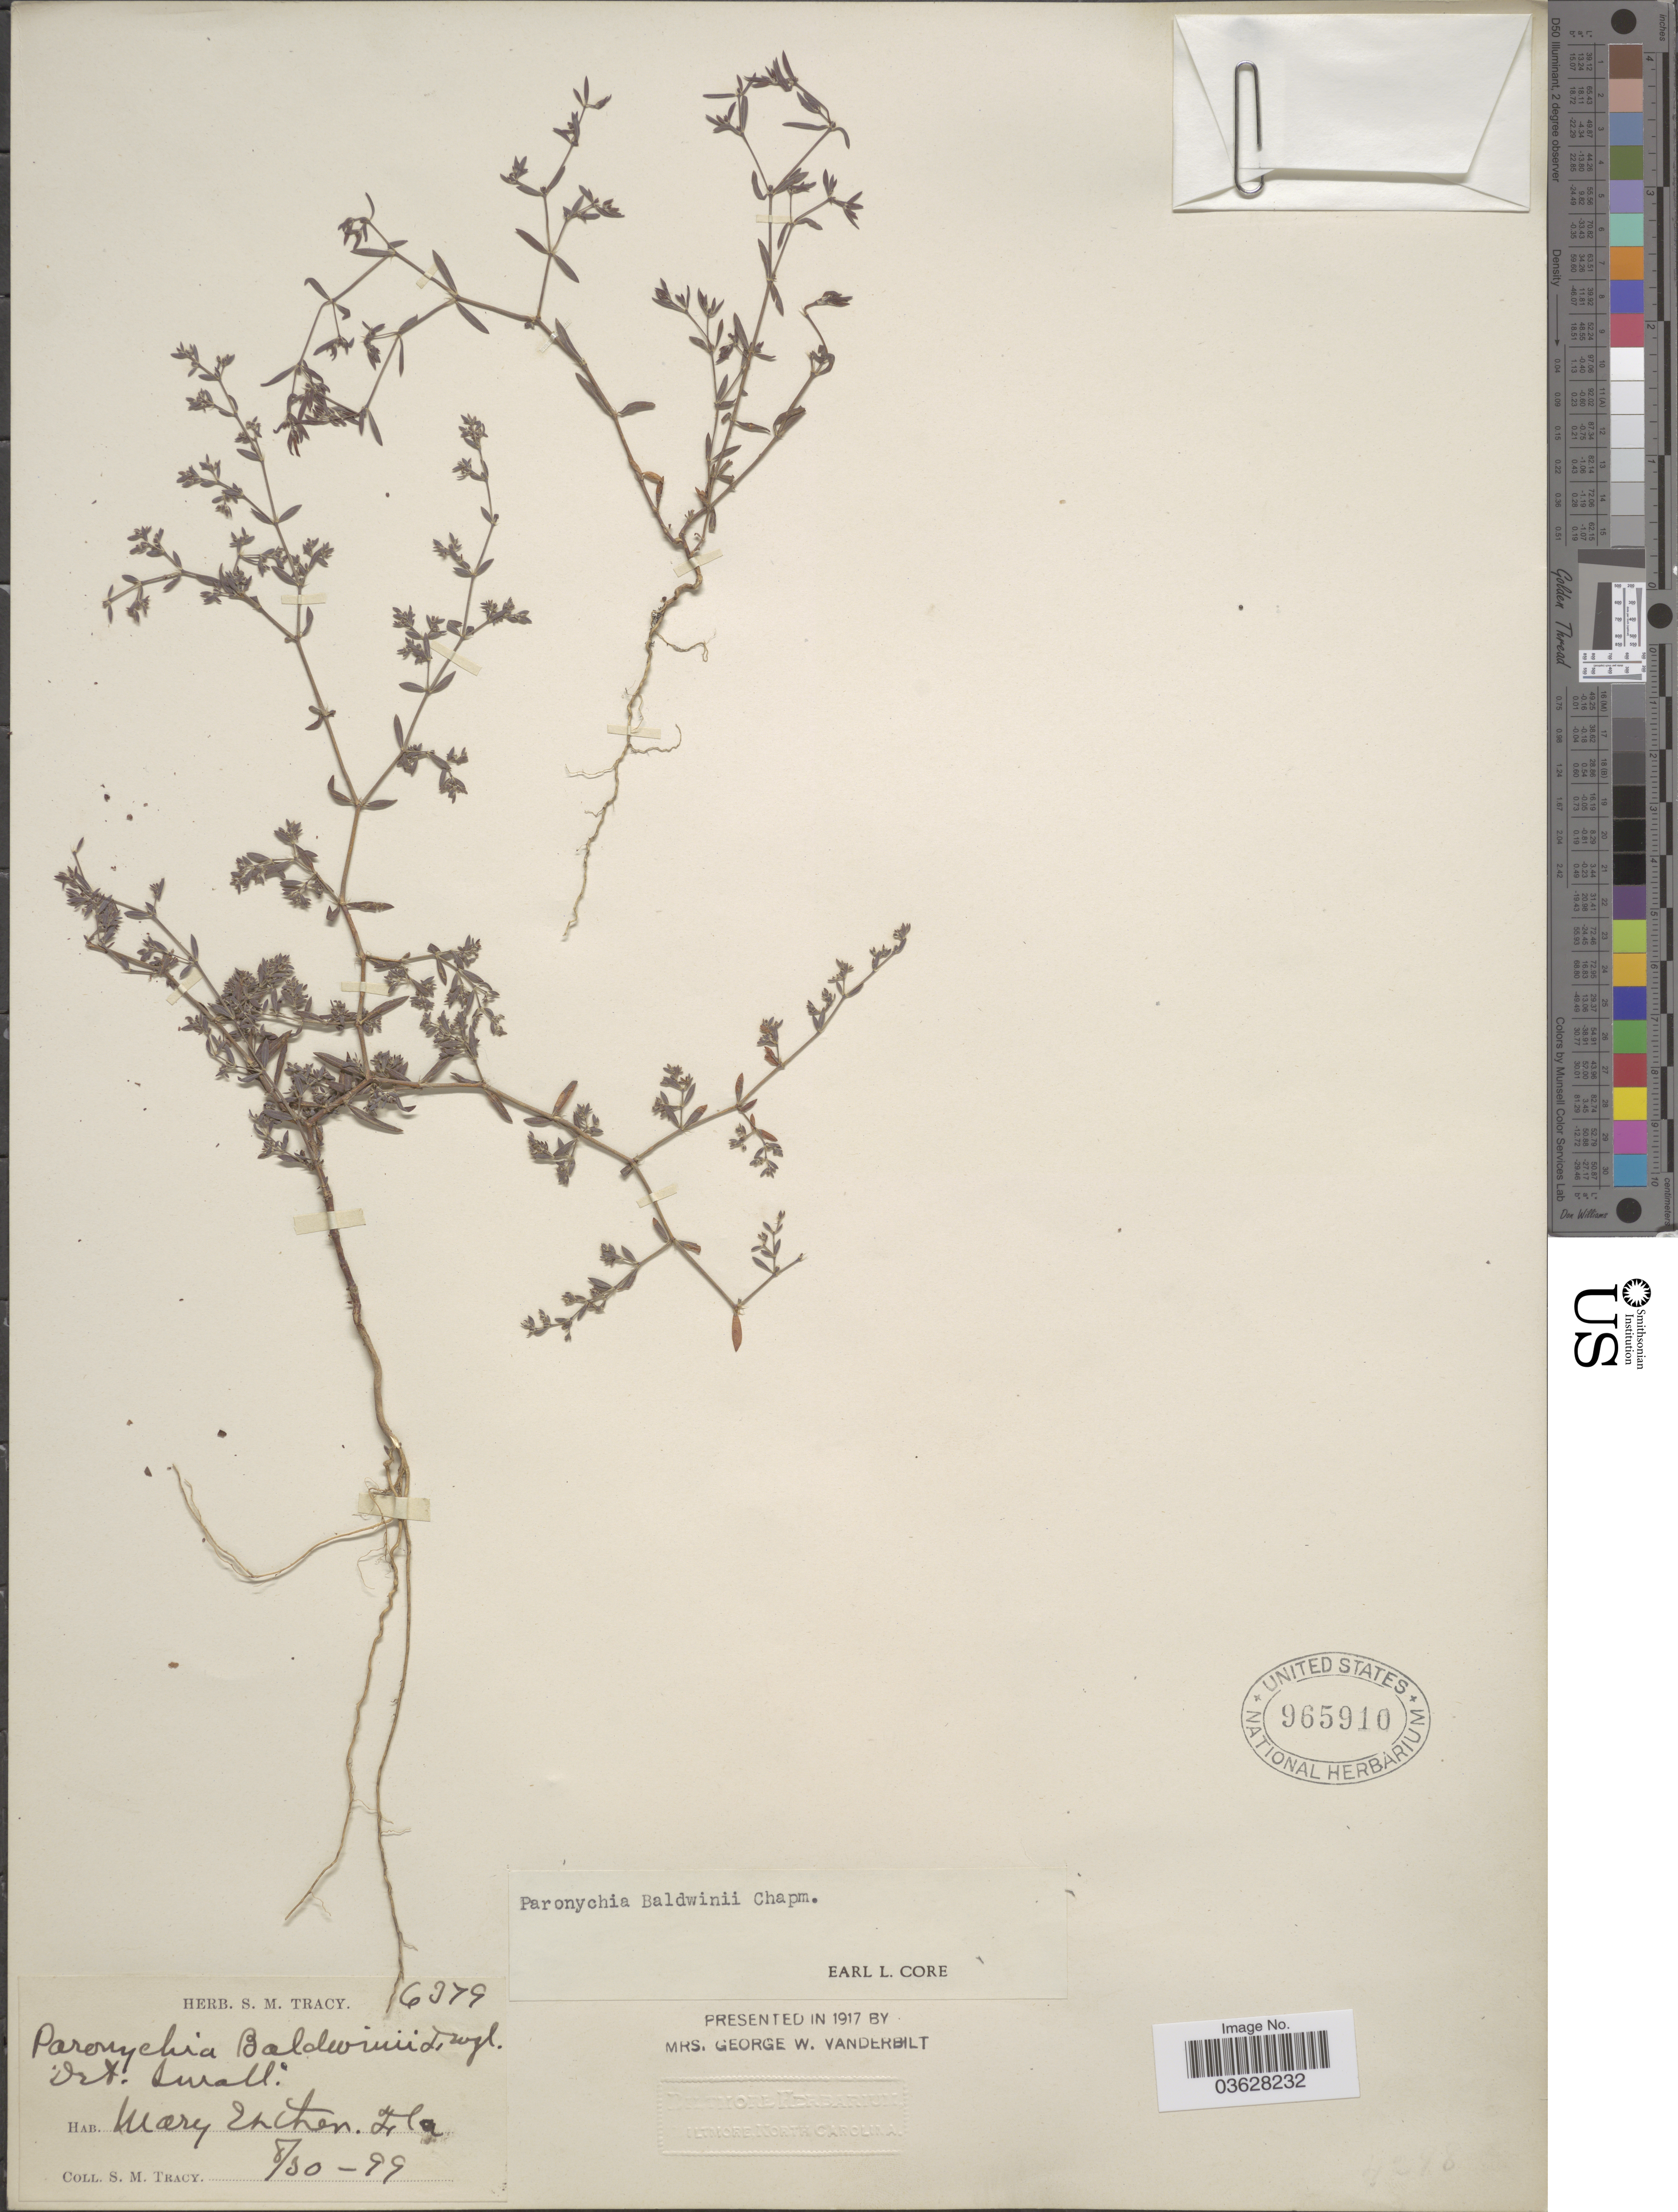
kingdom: Plantae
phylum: Tracheophyta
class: Magnoliopsida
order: Caryophyllales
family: Caryophyllaceae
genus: Paronychia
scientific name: Paronychia baldwinii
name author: (A. Gray & Torr.) Fenzl ex Walp.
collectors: S. M. Tracy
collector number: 6379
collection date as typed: Transcribed d/m/y: 30/8/99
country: United States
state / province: Florida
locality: Mary Esther.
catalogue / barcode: US 965910